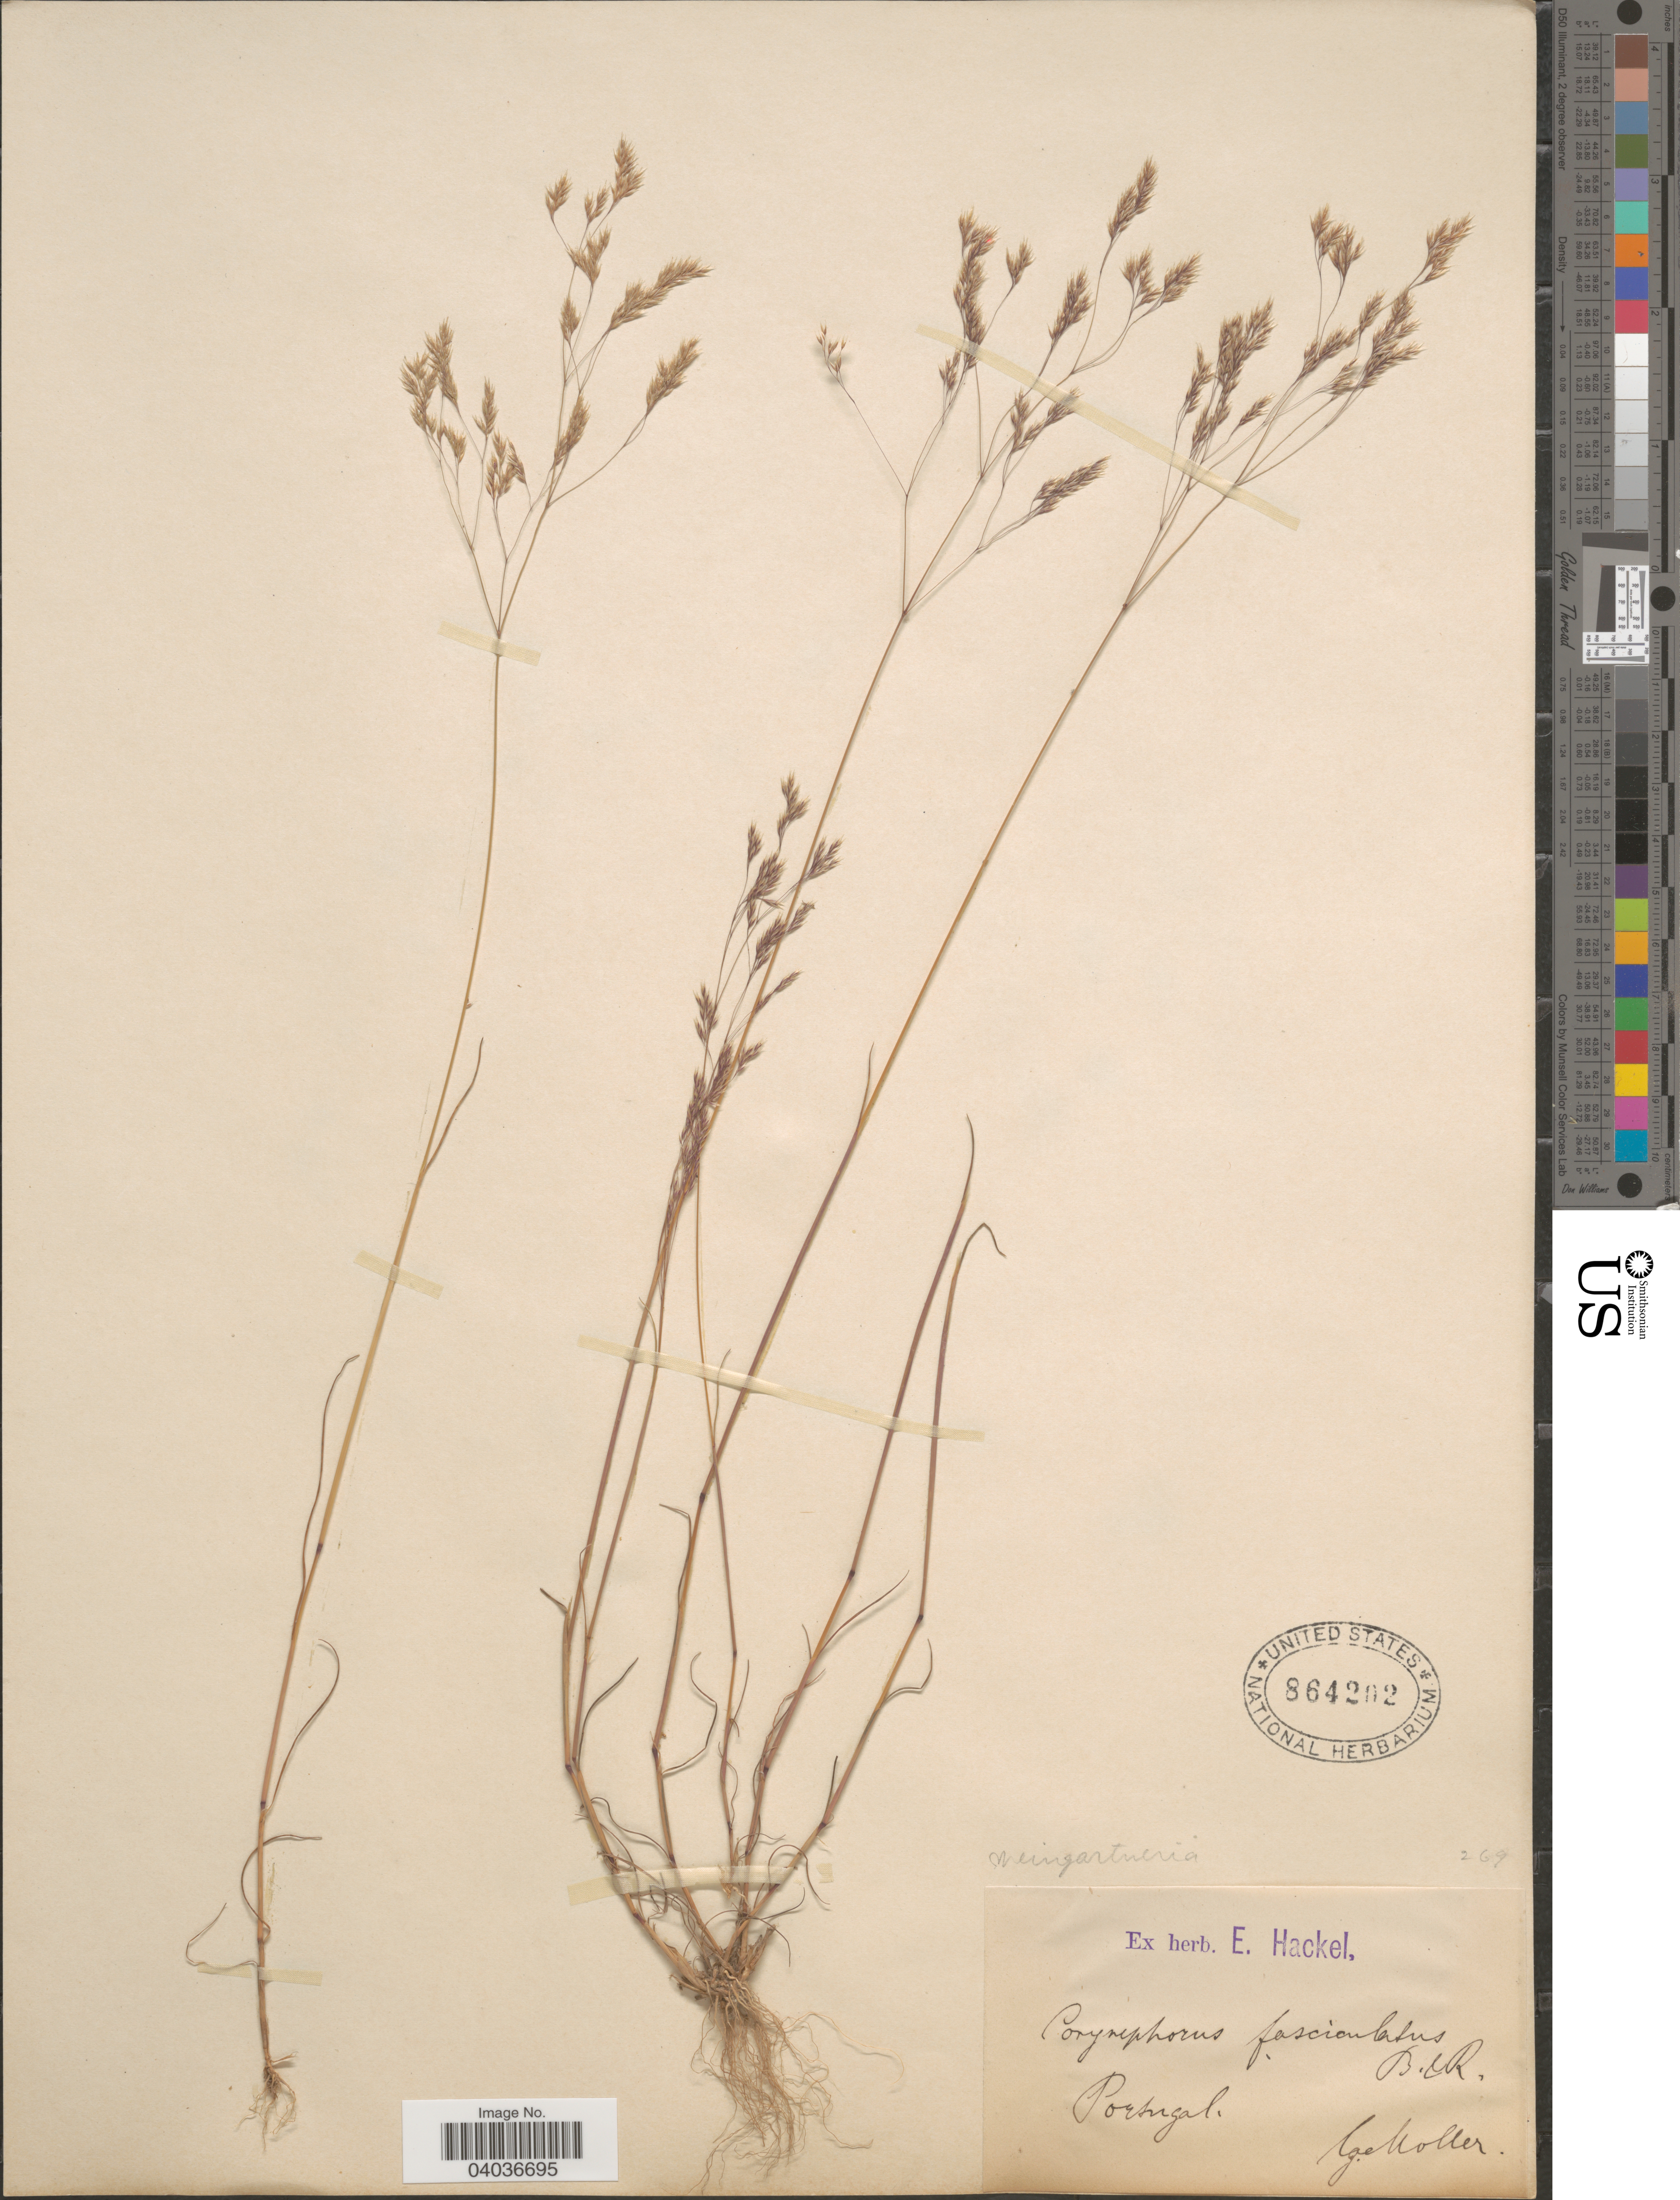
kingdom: Plantae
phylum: Tracheophyta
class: Liliopsida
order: Poales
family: Poaceae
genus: Corynephorus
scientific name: Corynephorus fasciculatus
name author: Boiss. & Reuter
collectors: -. Moller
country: Portugal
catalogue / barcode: US 864202